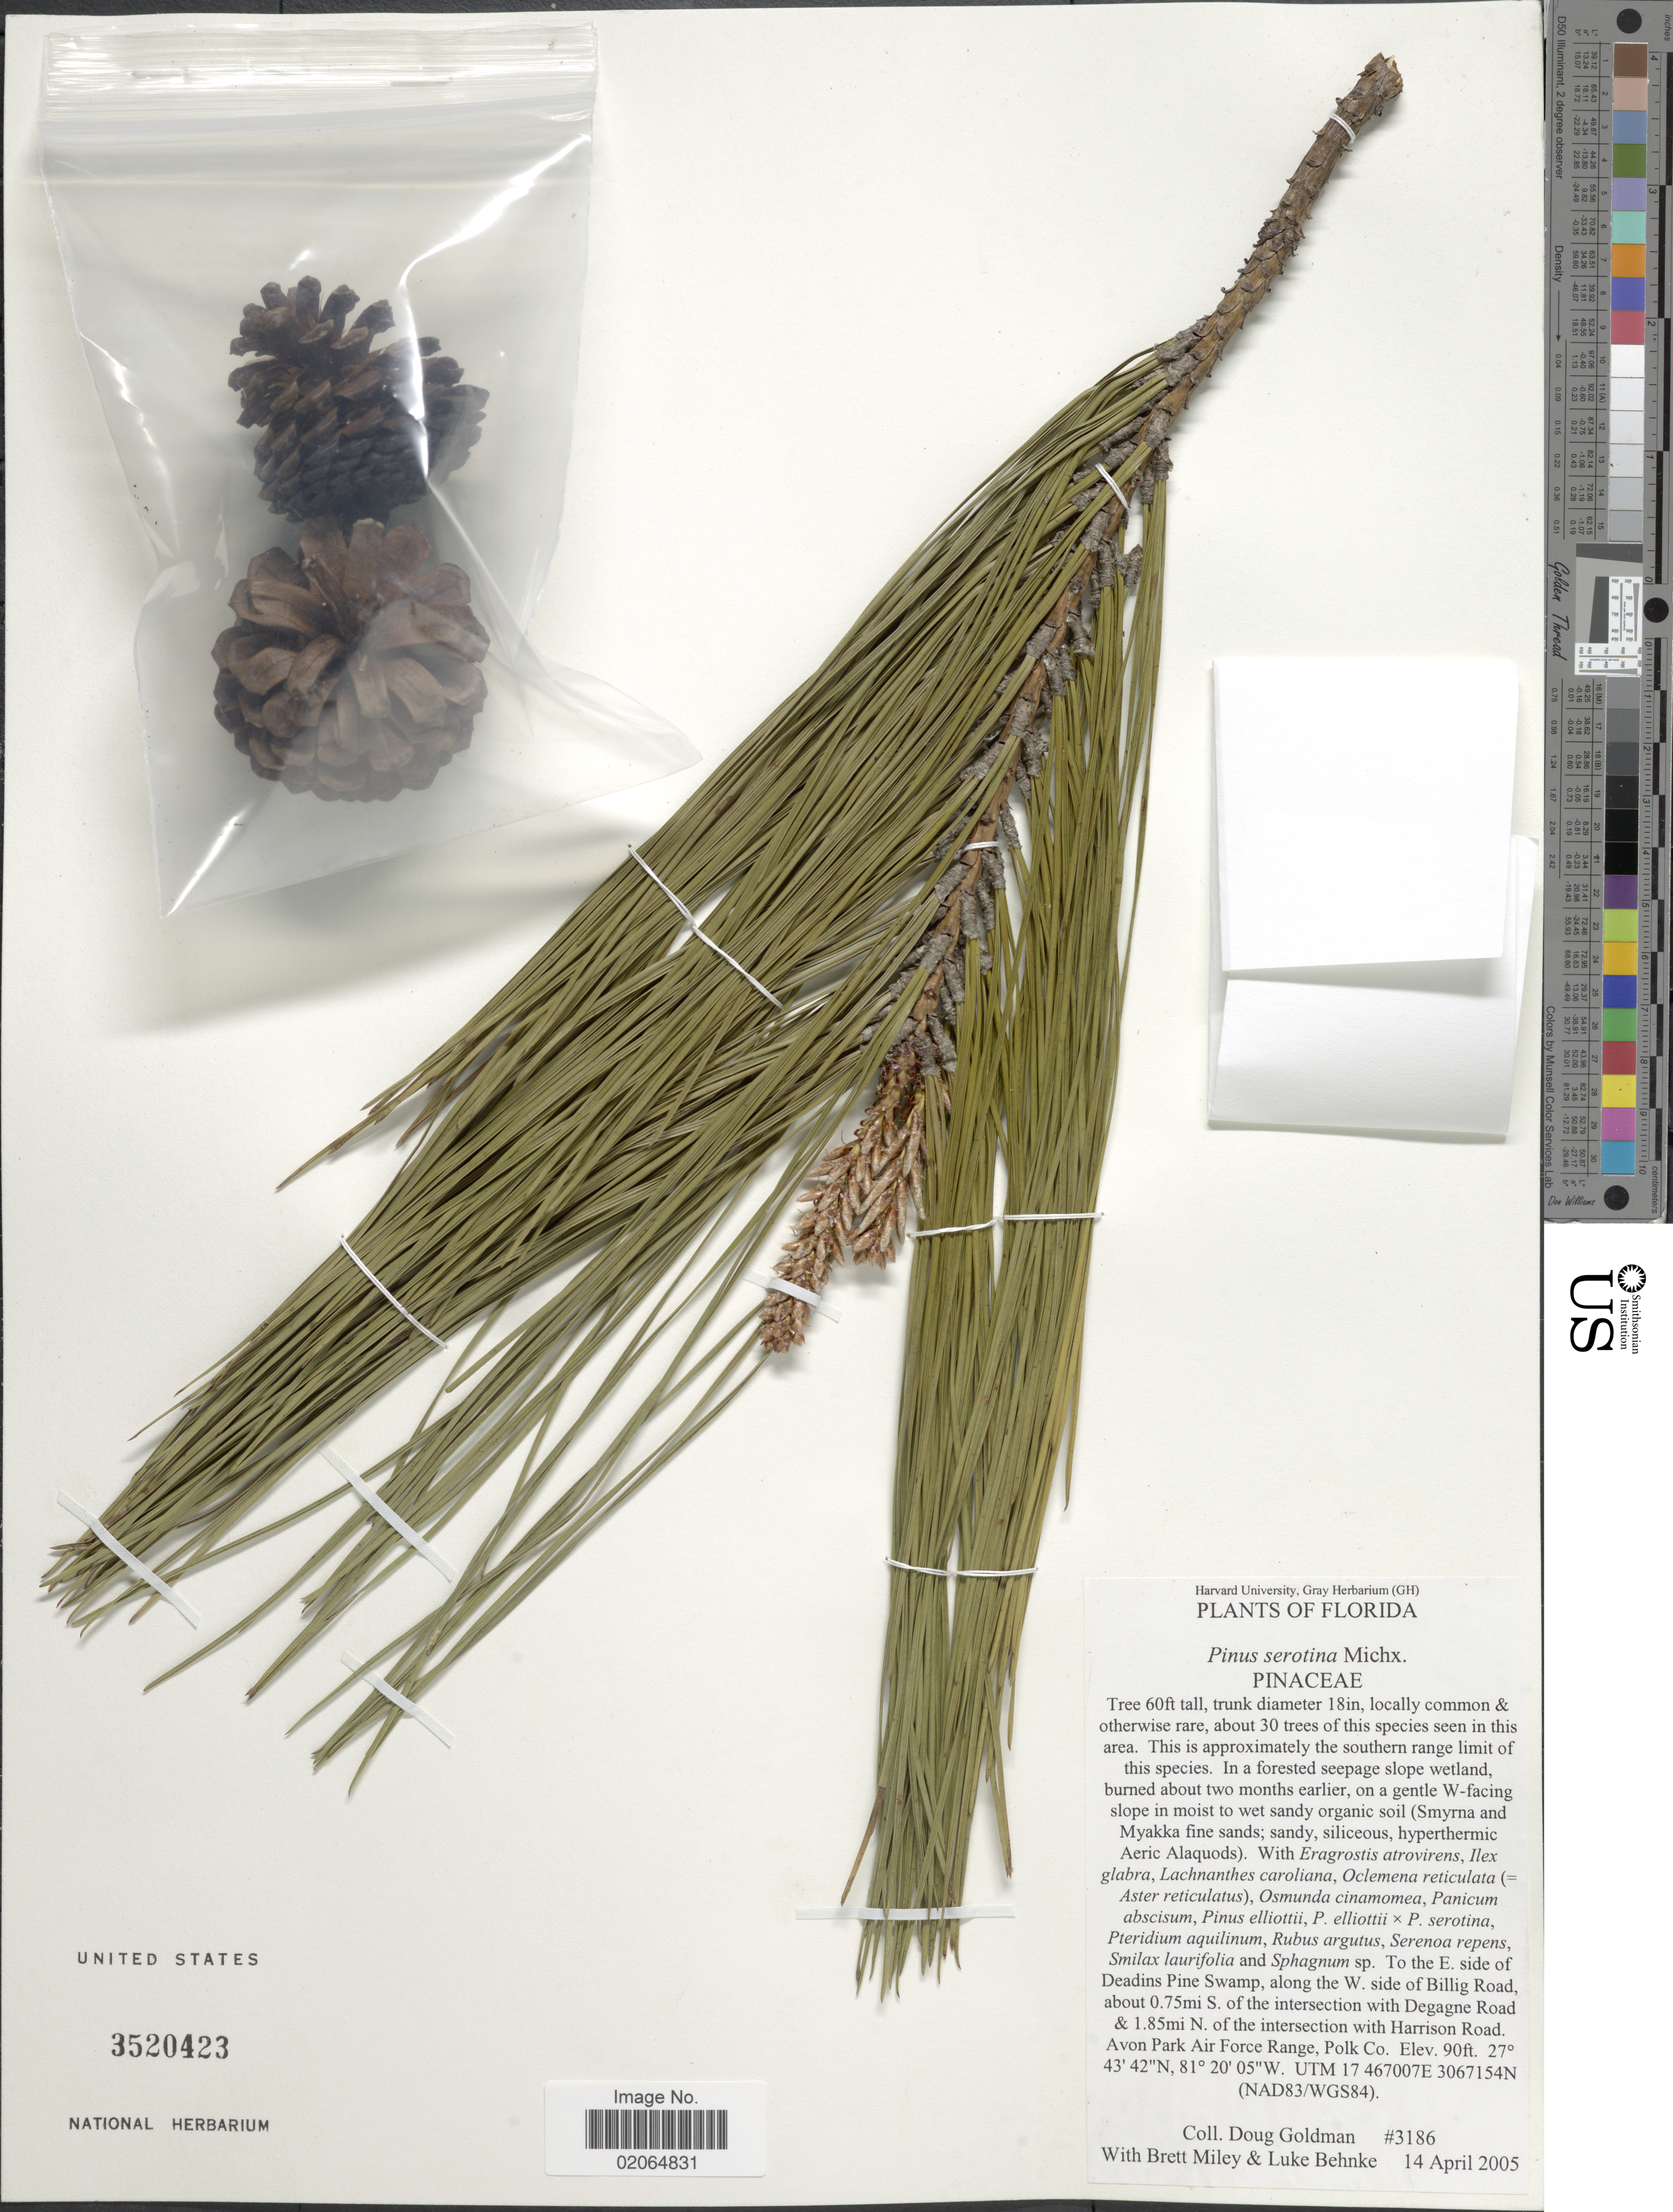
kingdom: Plantae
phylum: Tracheophyta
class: Pinopsida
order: Pinales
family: Pinaceae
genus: Pinus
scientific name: Pinus serotina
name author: Michx.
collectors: D. Goldman, B. Miley & L. Behnke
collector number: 3186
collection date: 2005-04-14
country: United States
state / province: Florida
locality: To the E side of Deadins Pine Swamp, along the W. side of Billig Road, about 0.75 mi N. of the intersection with Harrison Road & 1.85 mi N of the intersection with Harrison Road. Avon Park Air Force Range, Polk Co., UTM 17467007E 3067154N (NAD83/WGS84)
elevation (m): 27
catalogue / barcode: US 3520423